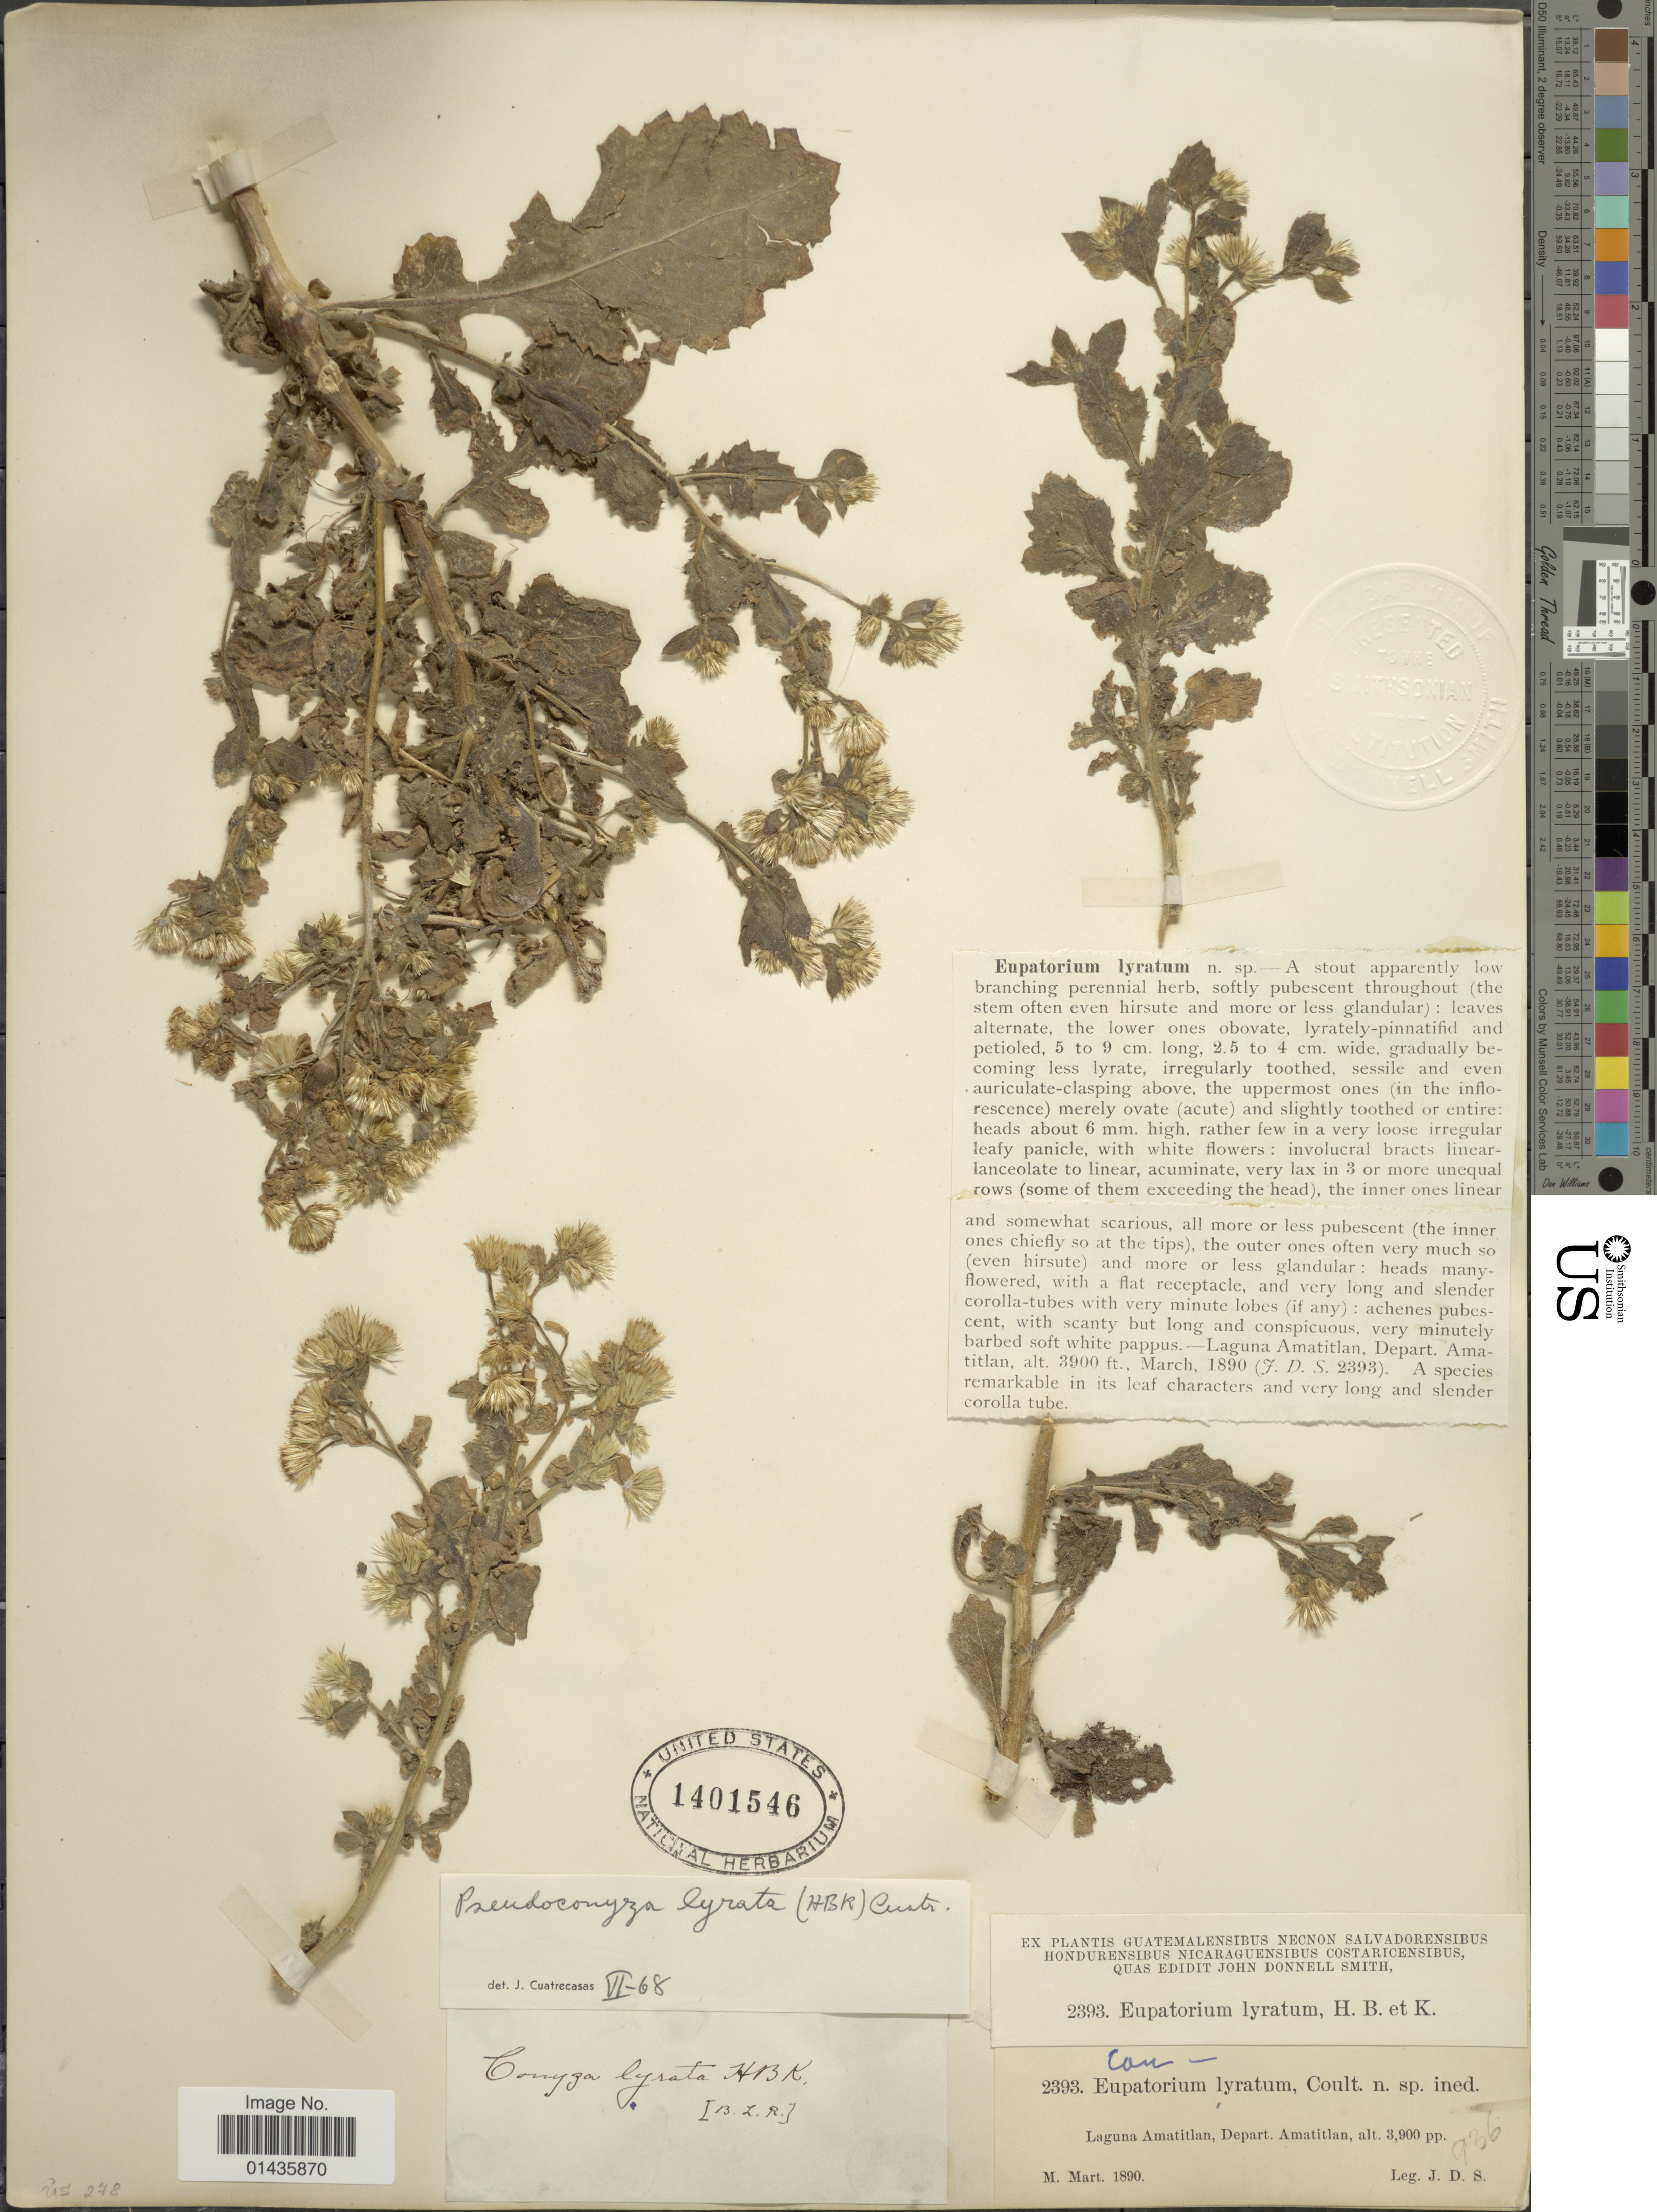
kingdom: Plantae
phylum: Tracheophyta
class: Magnoliopsida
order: Asterales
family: Asteraceae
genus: Pseudoconyza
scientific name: Pseudoconyza lyrata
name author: (Kunth) Cuatrec.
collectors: J. Donnell Smith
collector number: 2393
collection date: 1890-03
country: Guatemala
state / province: Guatemala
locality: Laguna Amatitlan, Depart. Amatitlan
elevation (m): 1189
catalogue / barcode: US 1401546